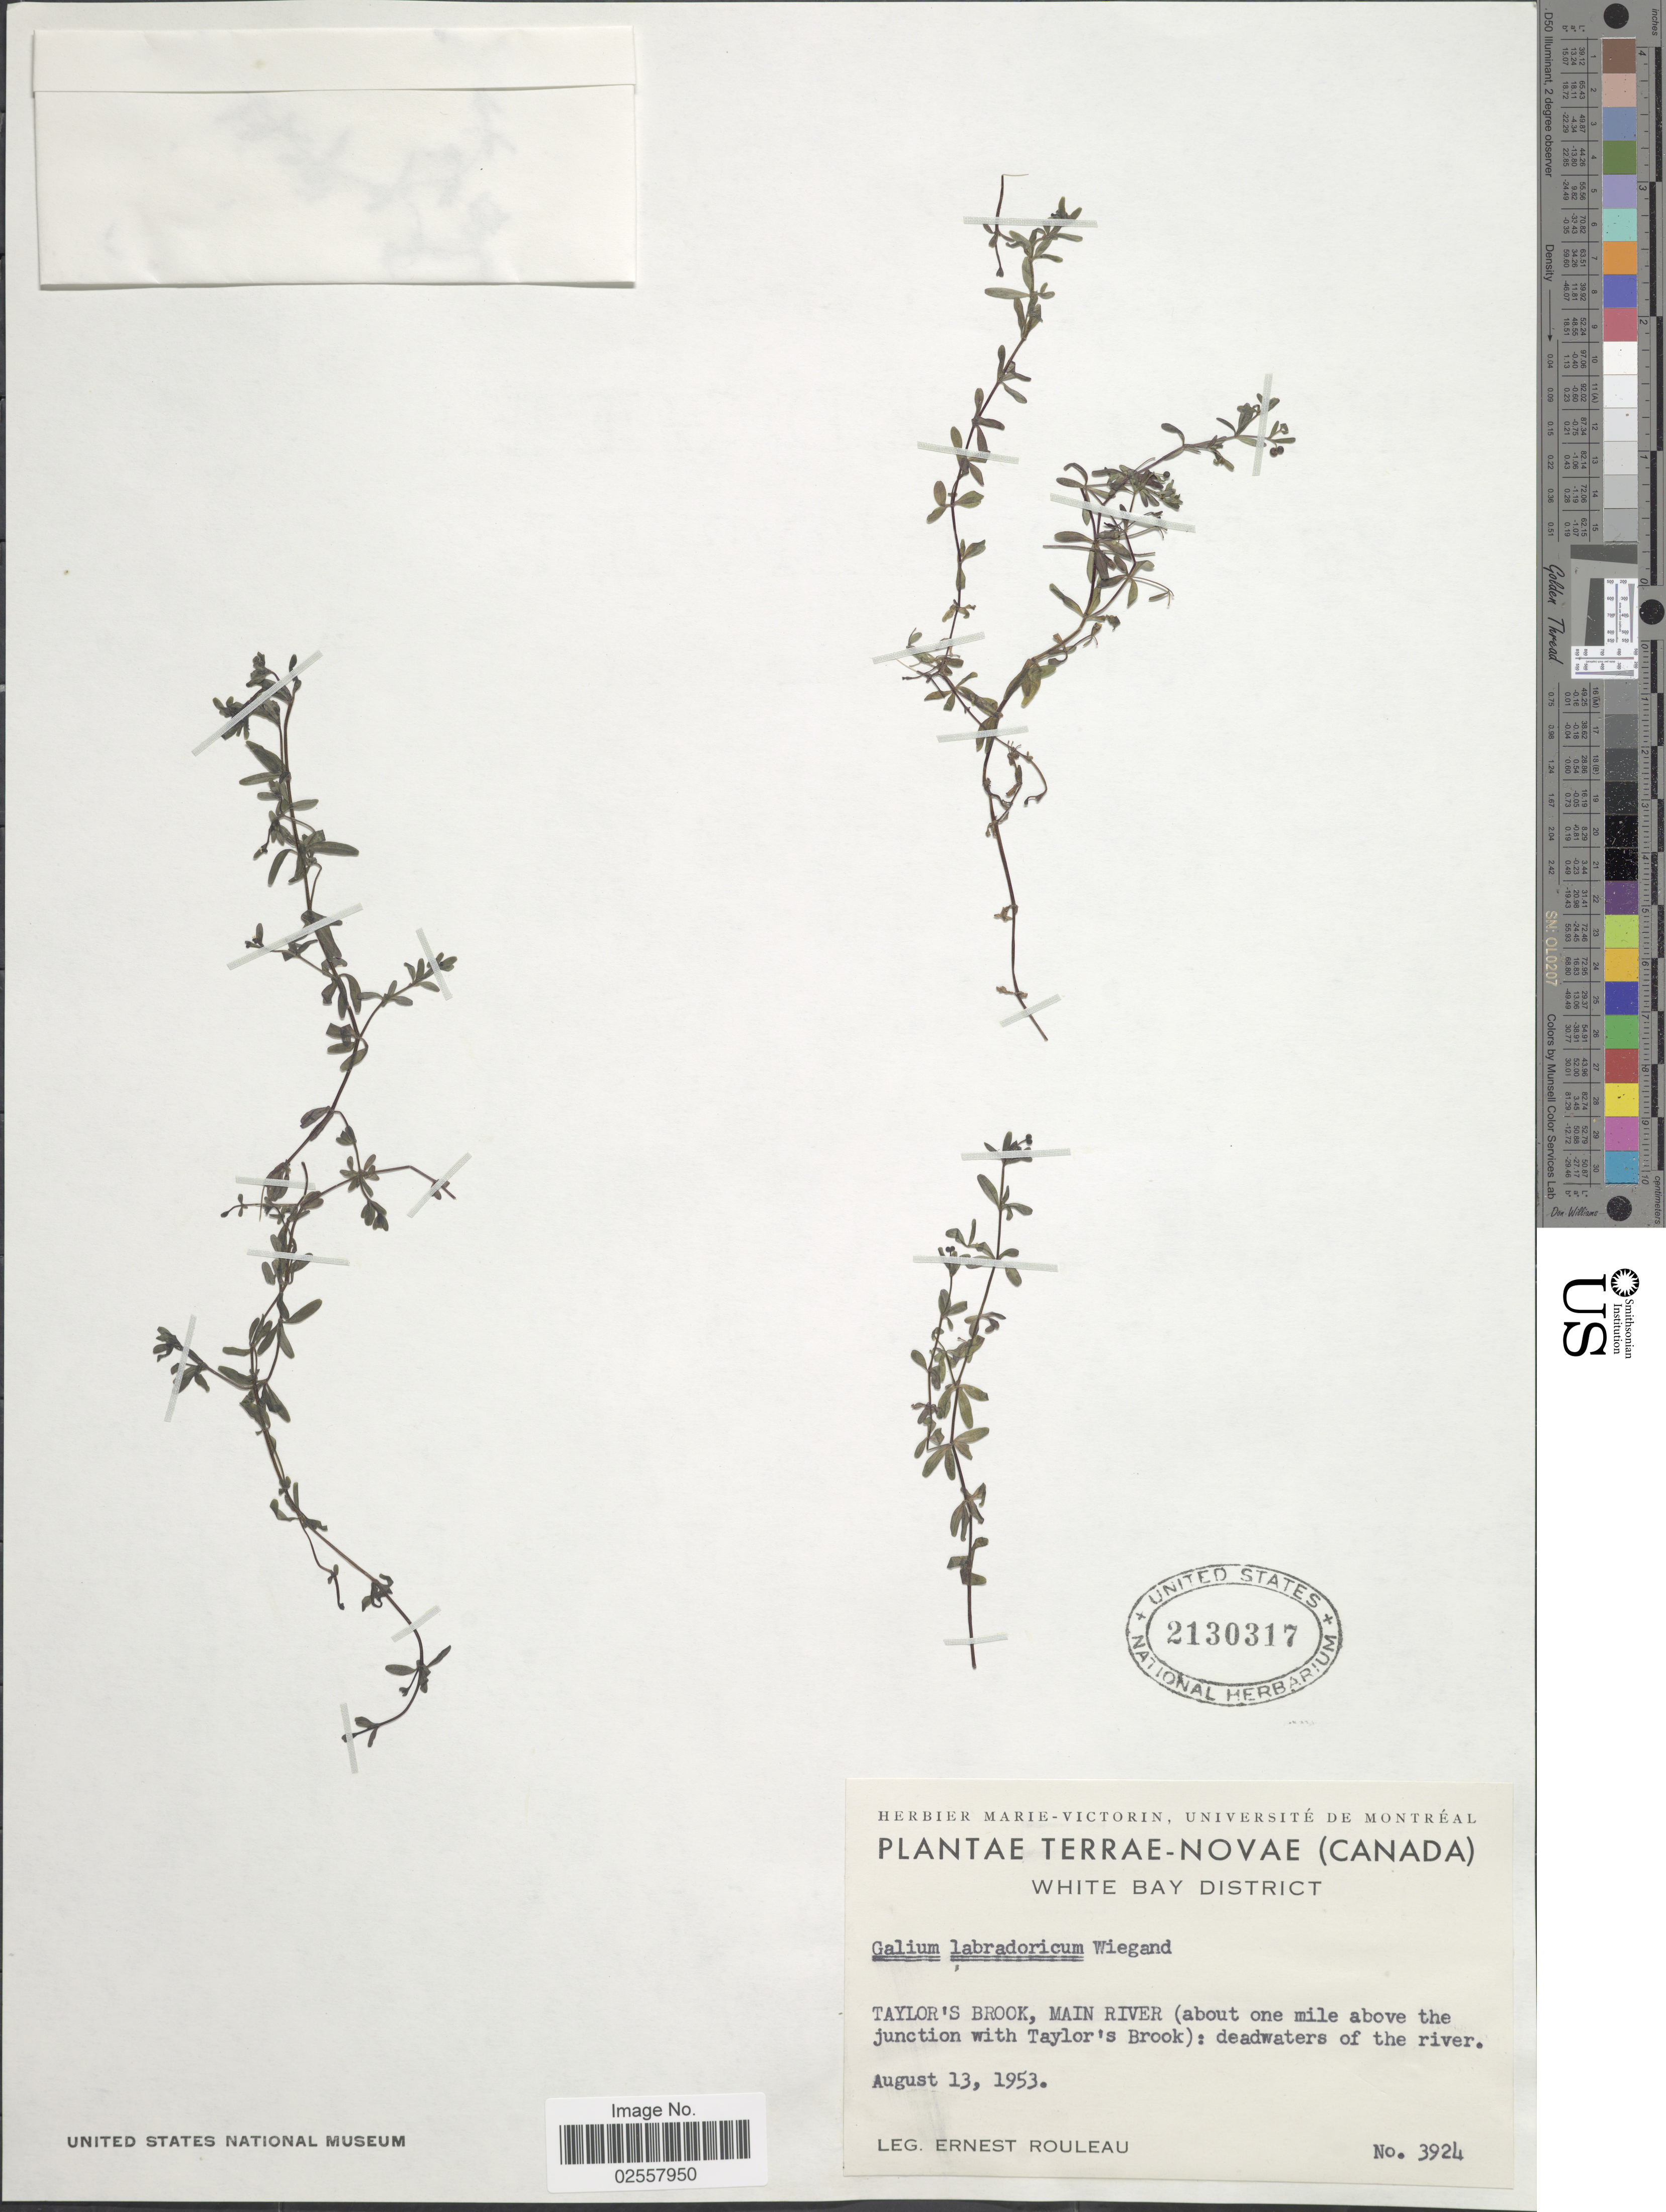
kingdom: Plantae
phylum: Tracheophyta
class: Magnoliopsida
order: Gentianales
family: Rubiaceae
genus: Galium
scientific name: Galium labradoricum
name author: (Wiegand) Wiegand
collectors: E. Rouleau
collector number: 3924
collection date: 1953-08-13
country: Canada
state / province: Newfoundland and Labrador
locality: Terrae-Novae, White Bay District, Taylor's Brook, Main River (about one mile above the junction with Taylor's Brook): deadwaters of the river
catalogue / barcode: US 2130317